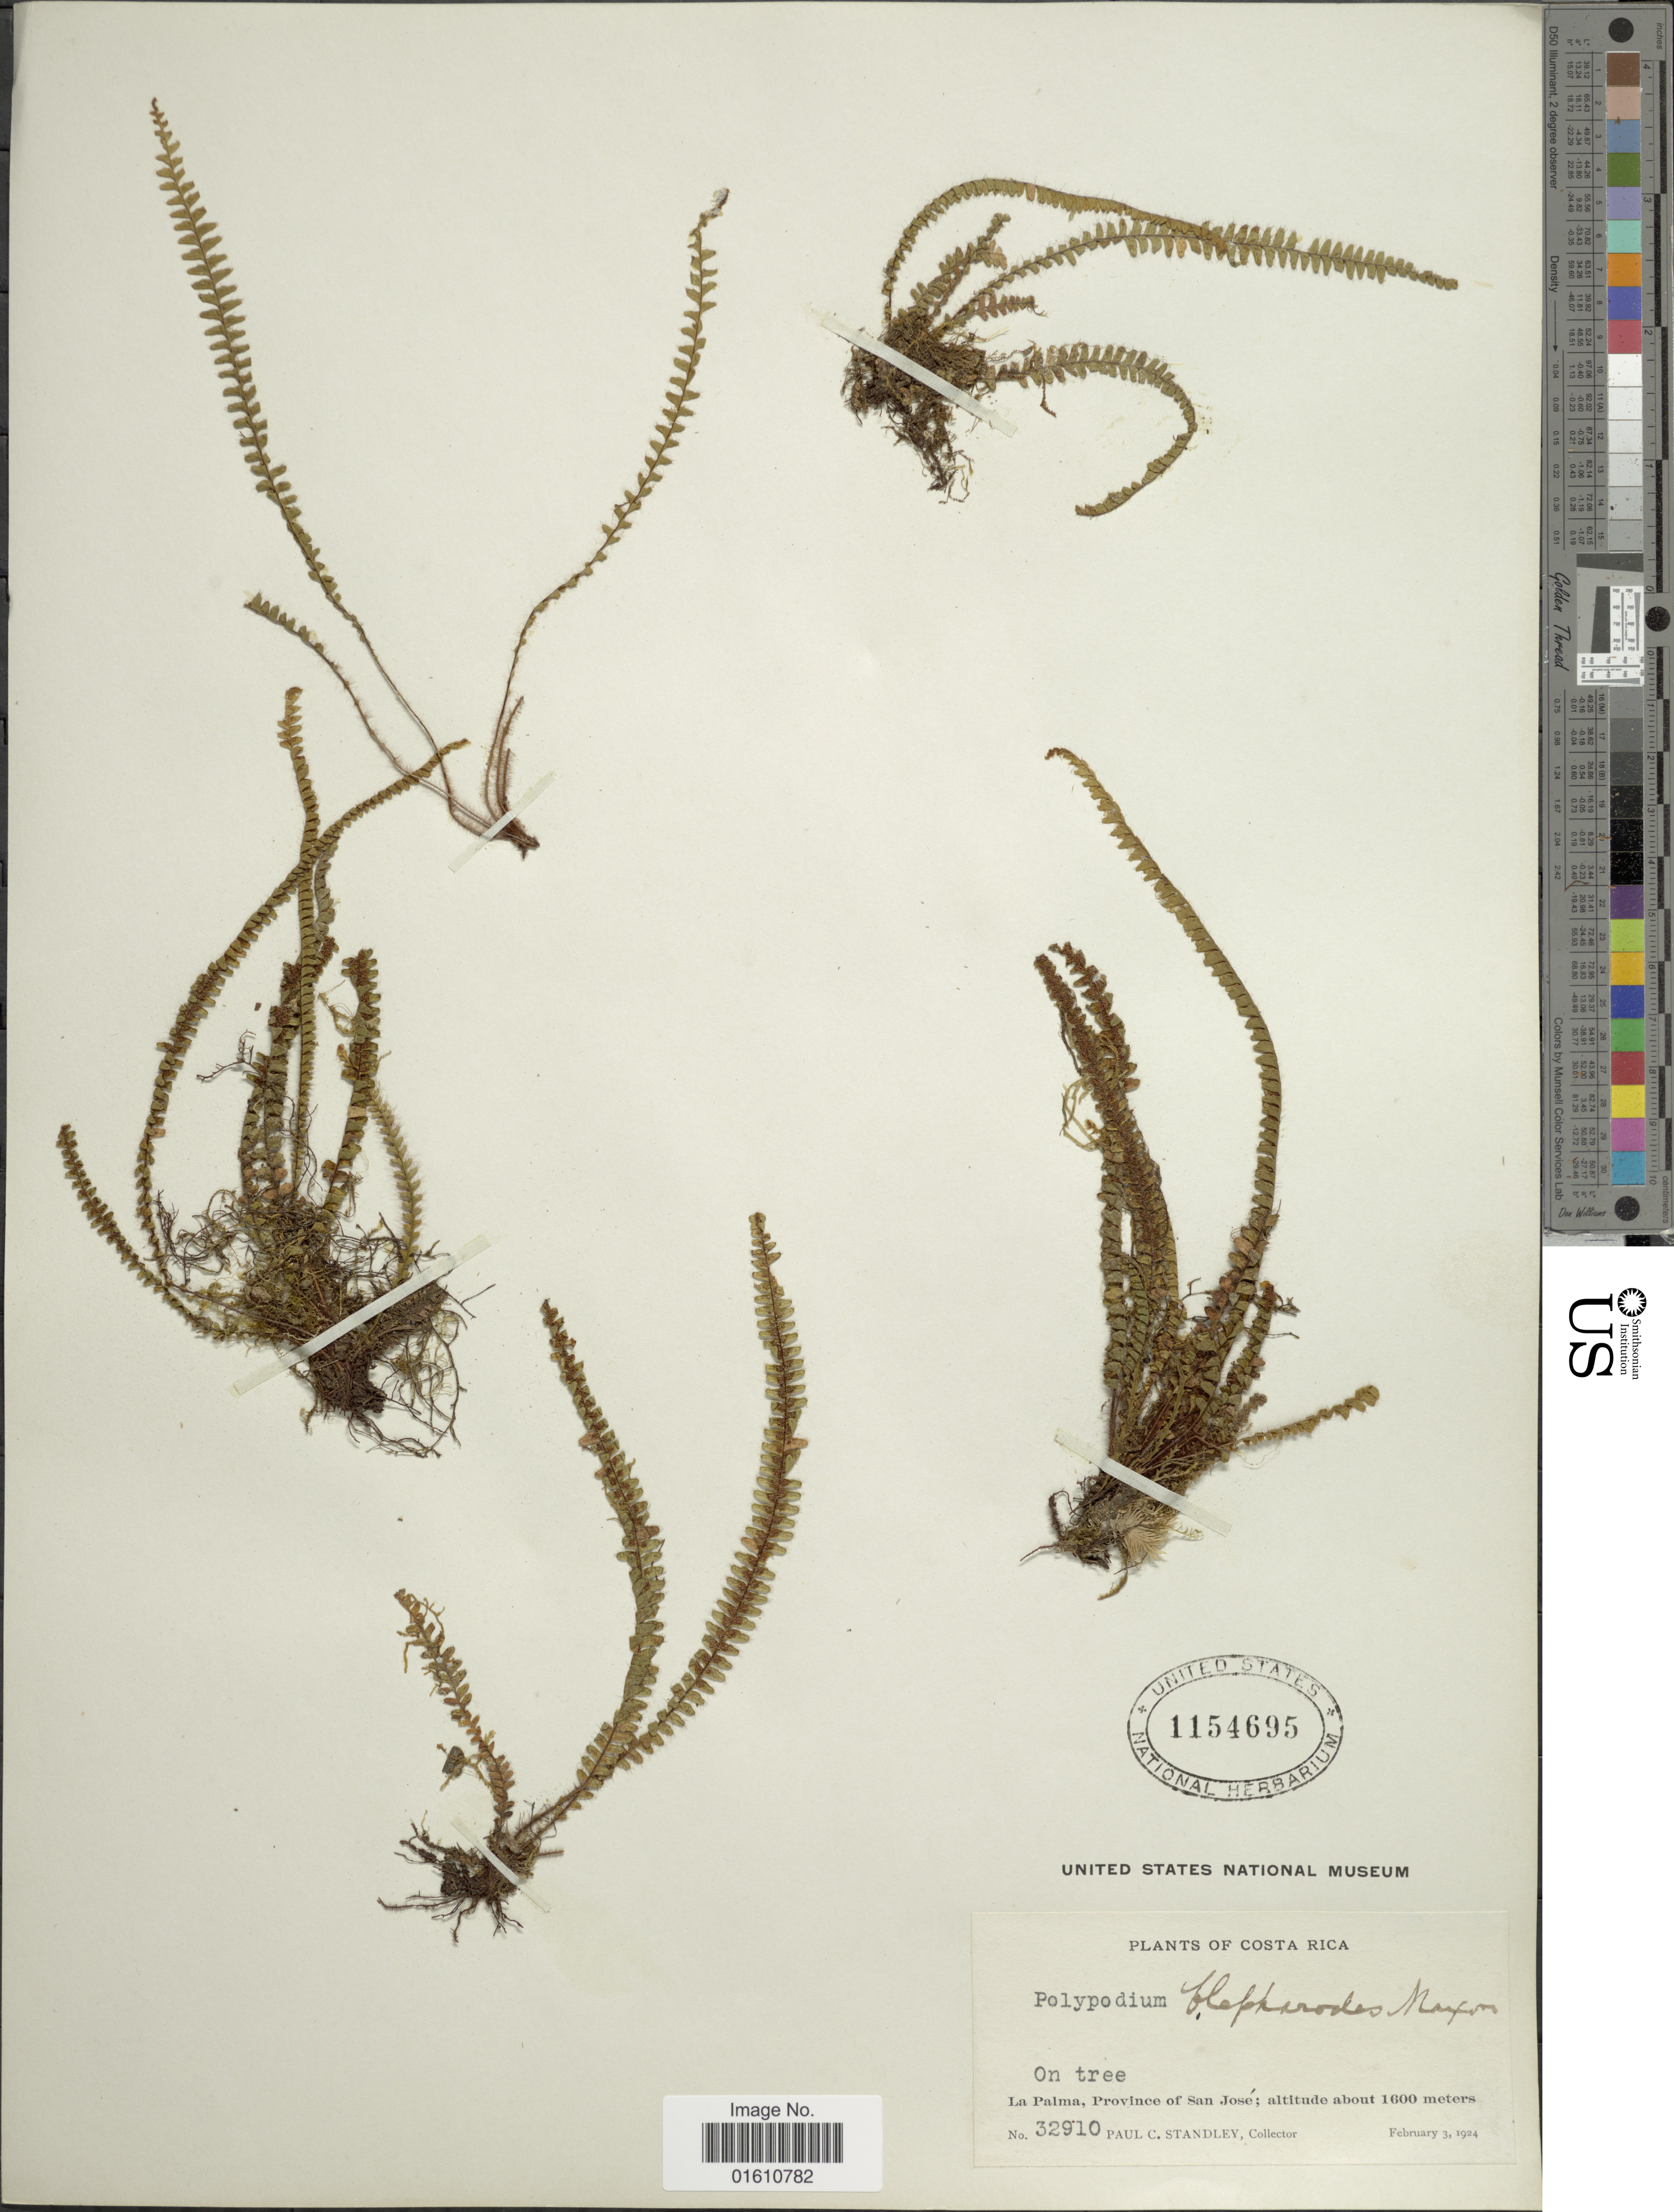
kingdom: Plantae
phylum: Tracheophyta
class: Polypodiopsida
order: Polypodiales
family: Polypodiaceae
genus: Moranopteris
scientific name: Moranopteris taenifolia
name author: (Jenman) R. Y. Hirai & J. Prado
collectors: P. C. Standley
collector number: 32910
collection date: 1924-02-03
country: Costa Rica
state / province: San José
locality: La Palma, Province of San Jose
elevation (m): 1600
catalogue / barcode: US 1154695